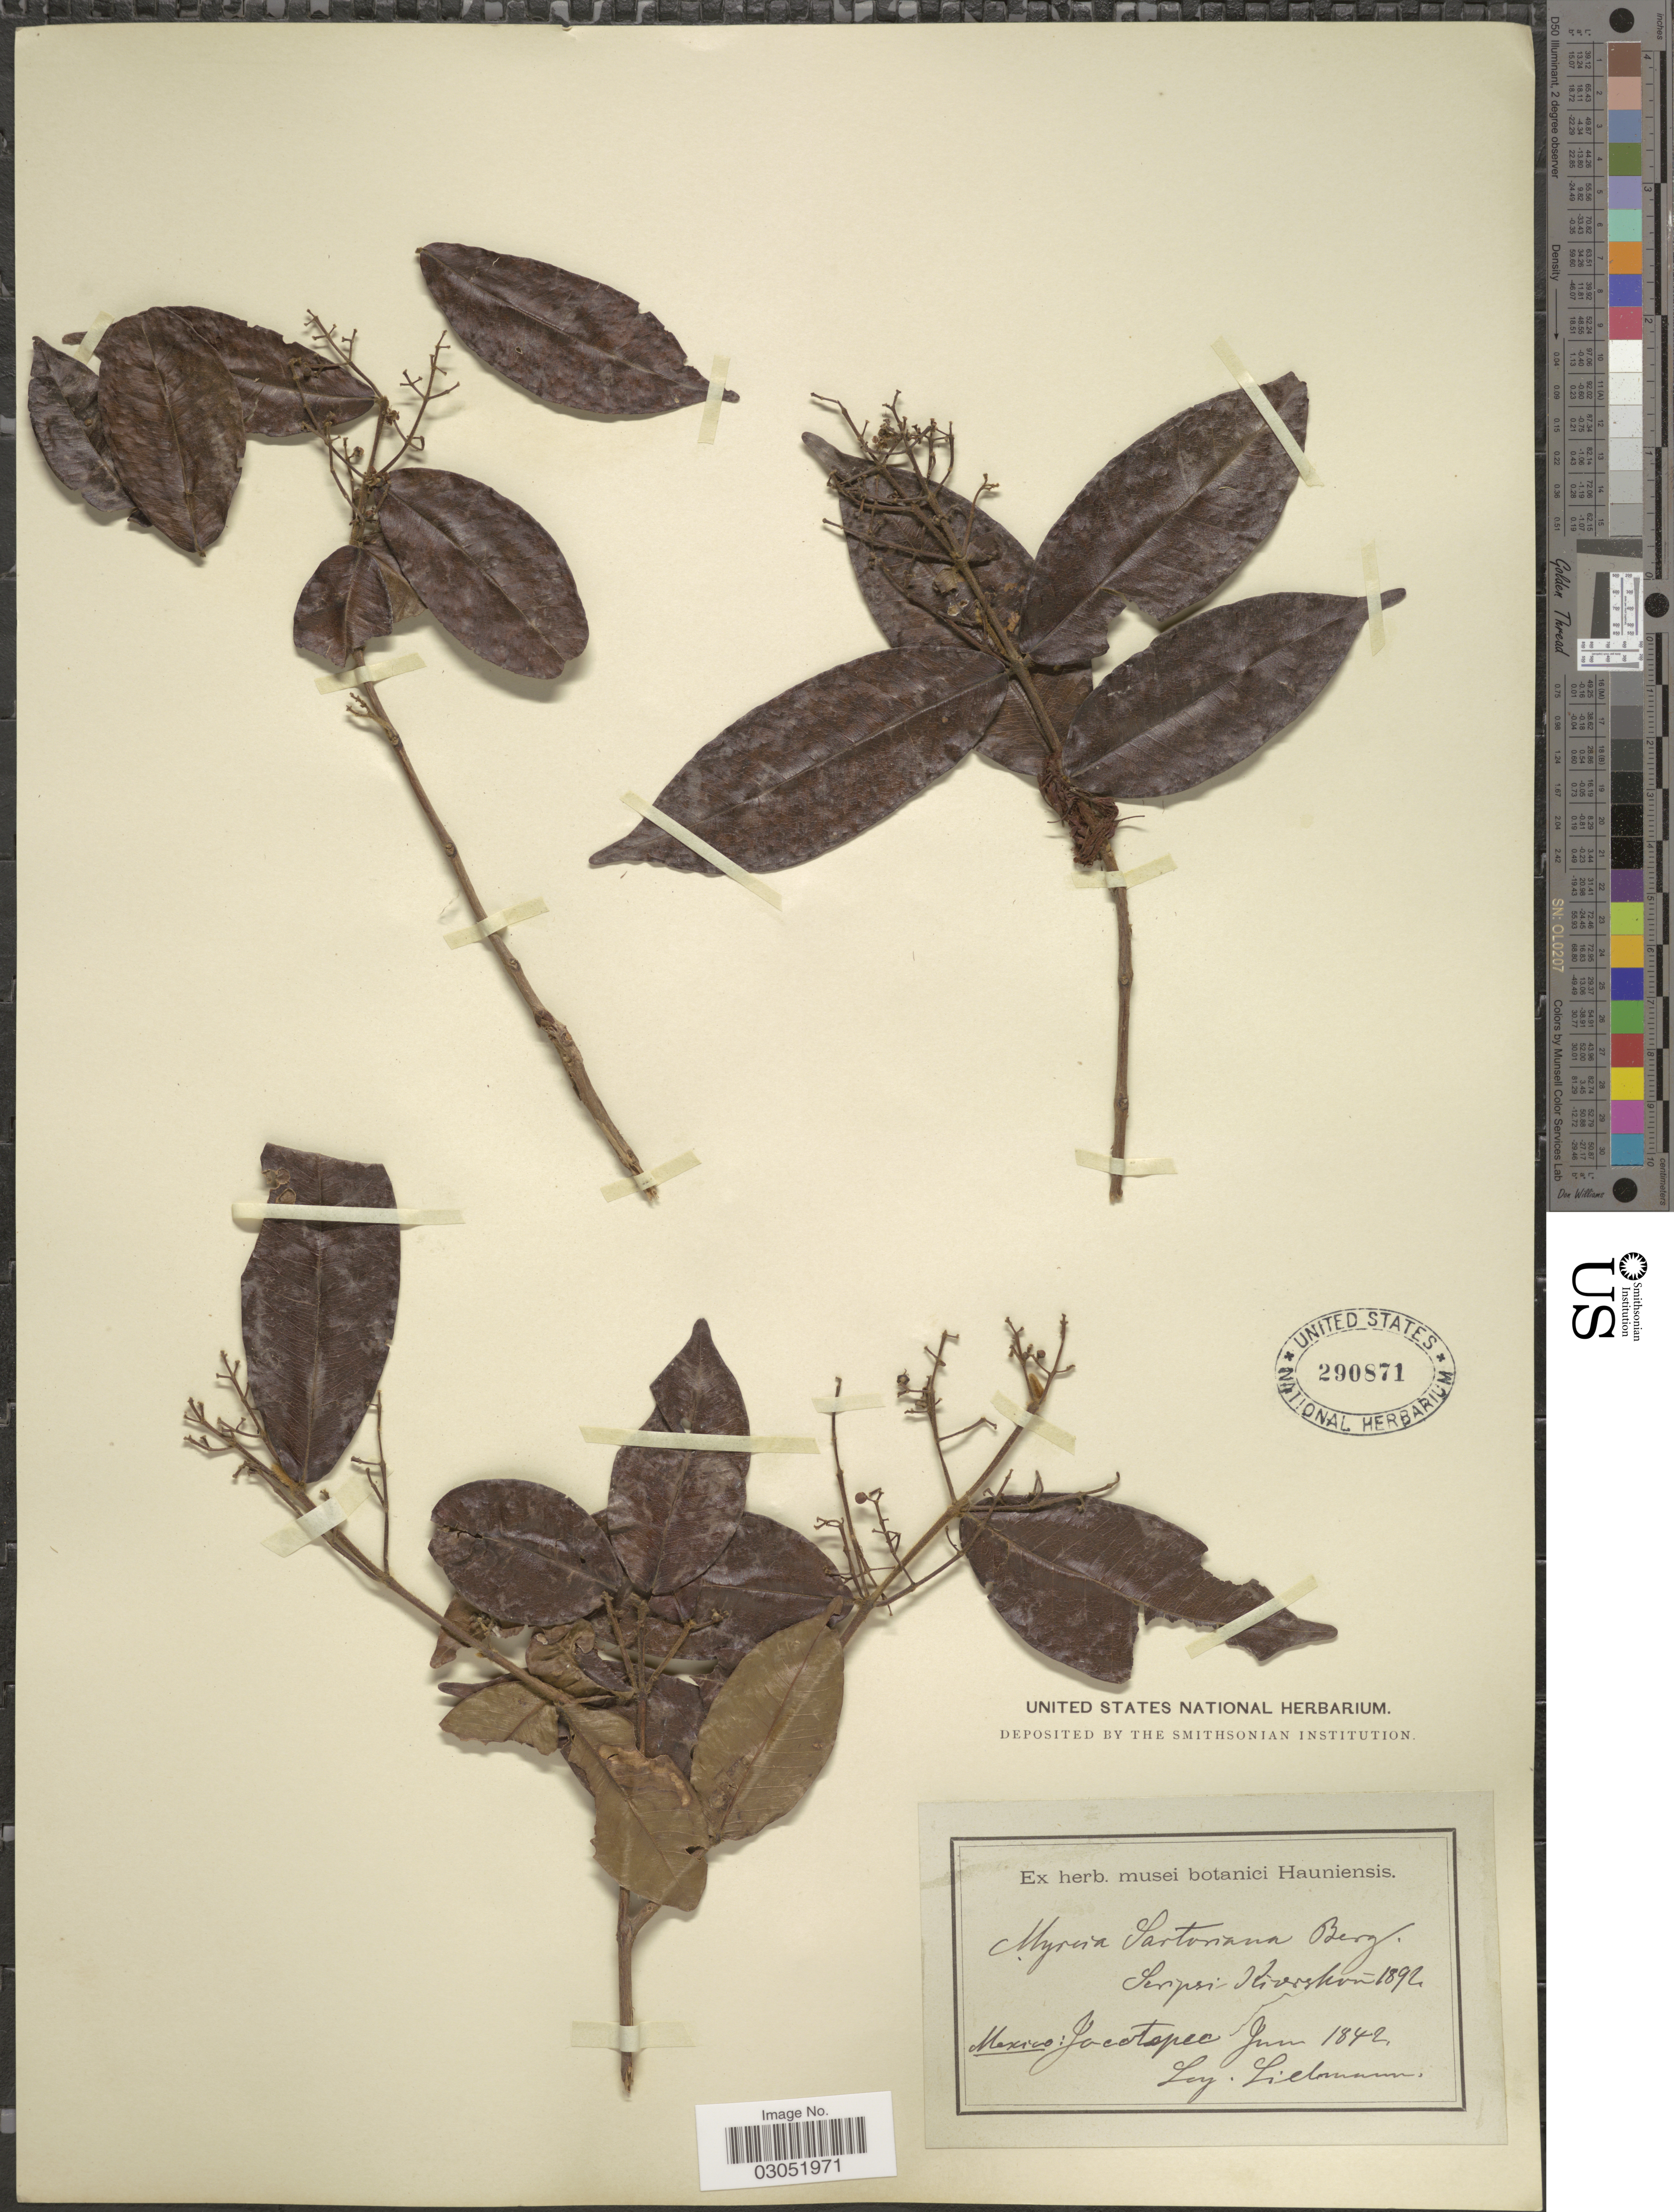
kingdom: Plantae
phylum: Tracheophyta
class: Magnoliopsida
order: Myrtales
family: Myrtaceae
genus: Myrcia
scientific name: Myrcia splendens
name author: (Sw.) DC.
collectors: Liebmann, --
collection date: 1842-06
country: Mexico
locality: Jocotepec.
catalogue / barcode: US 290871